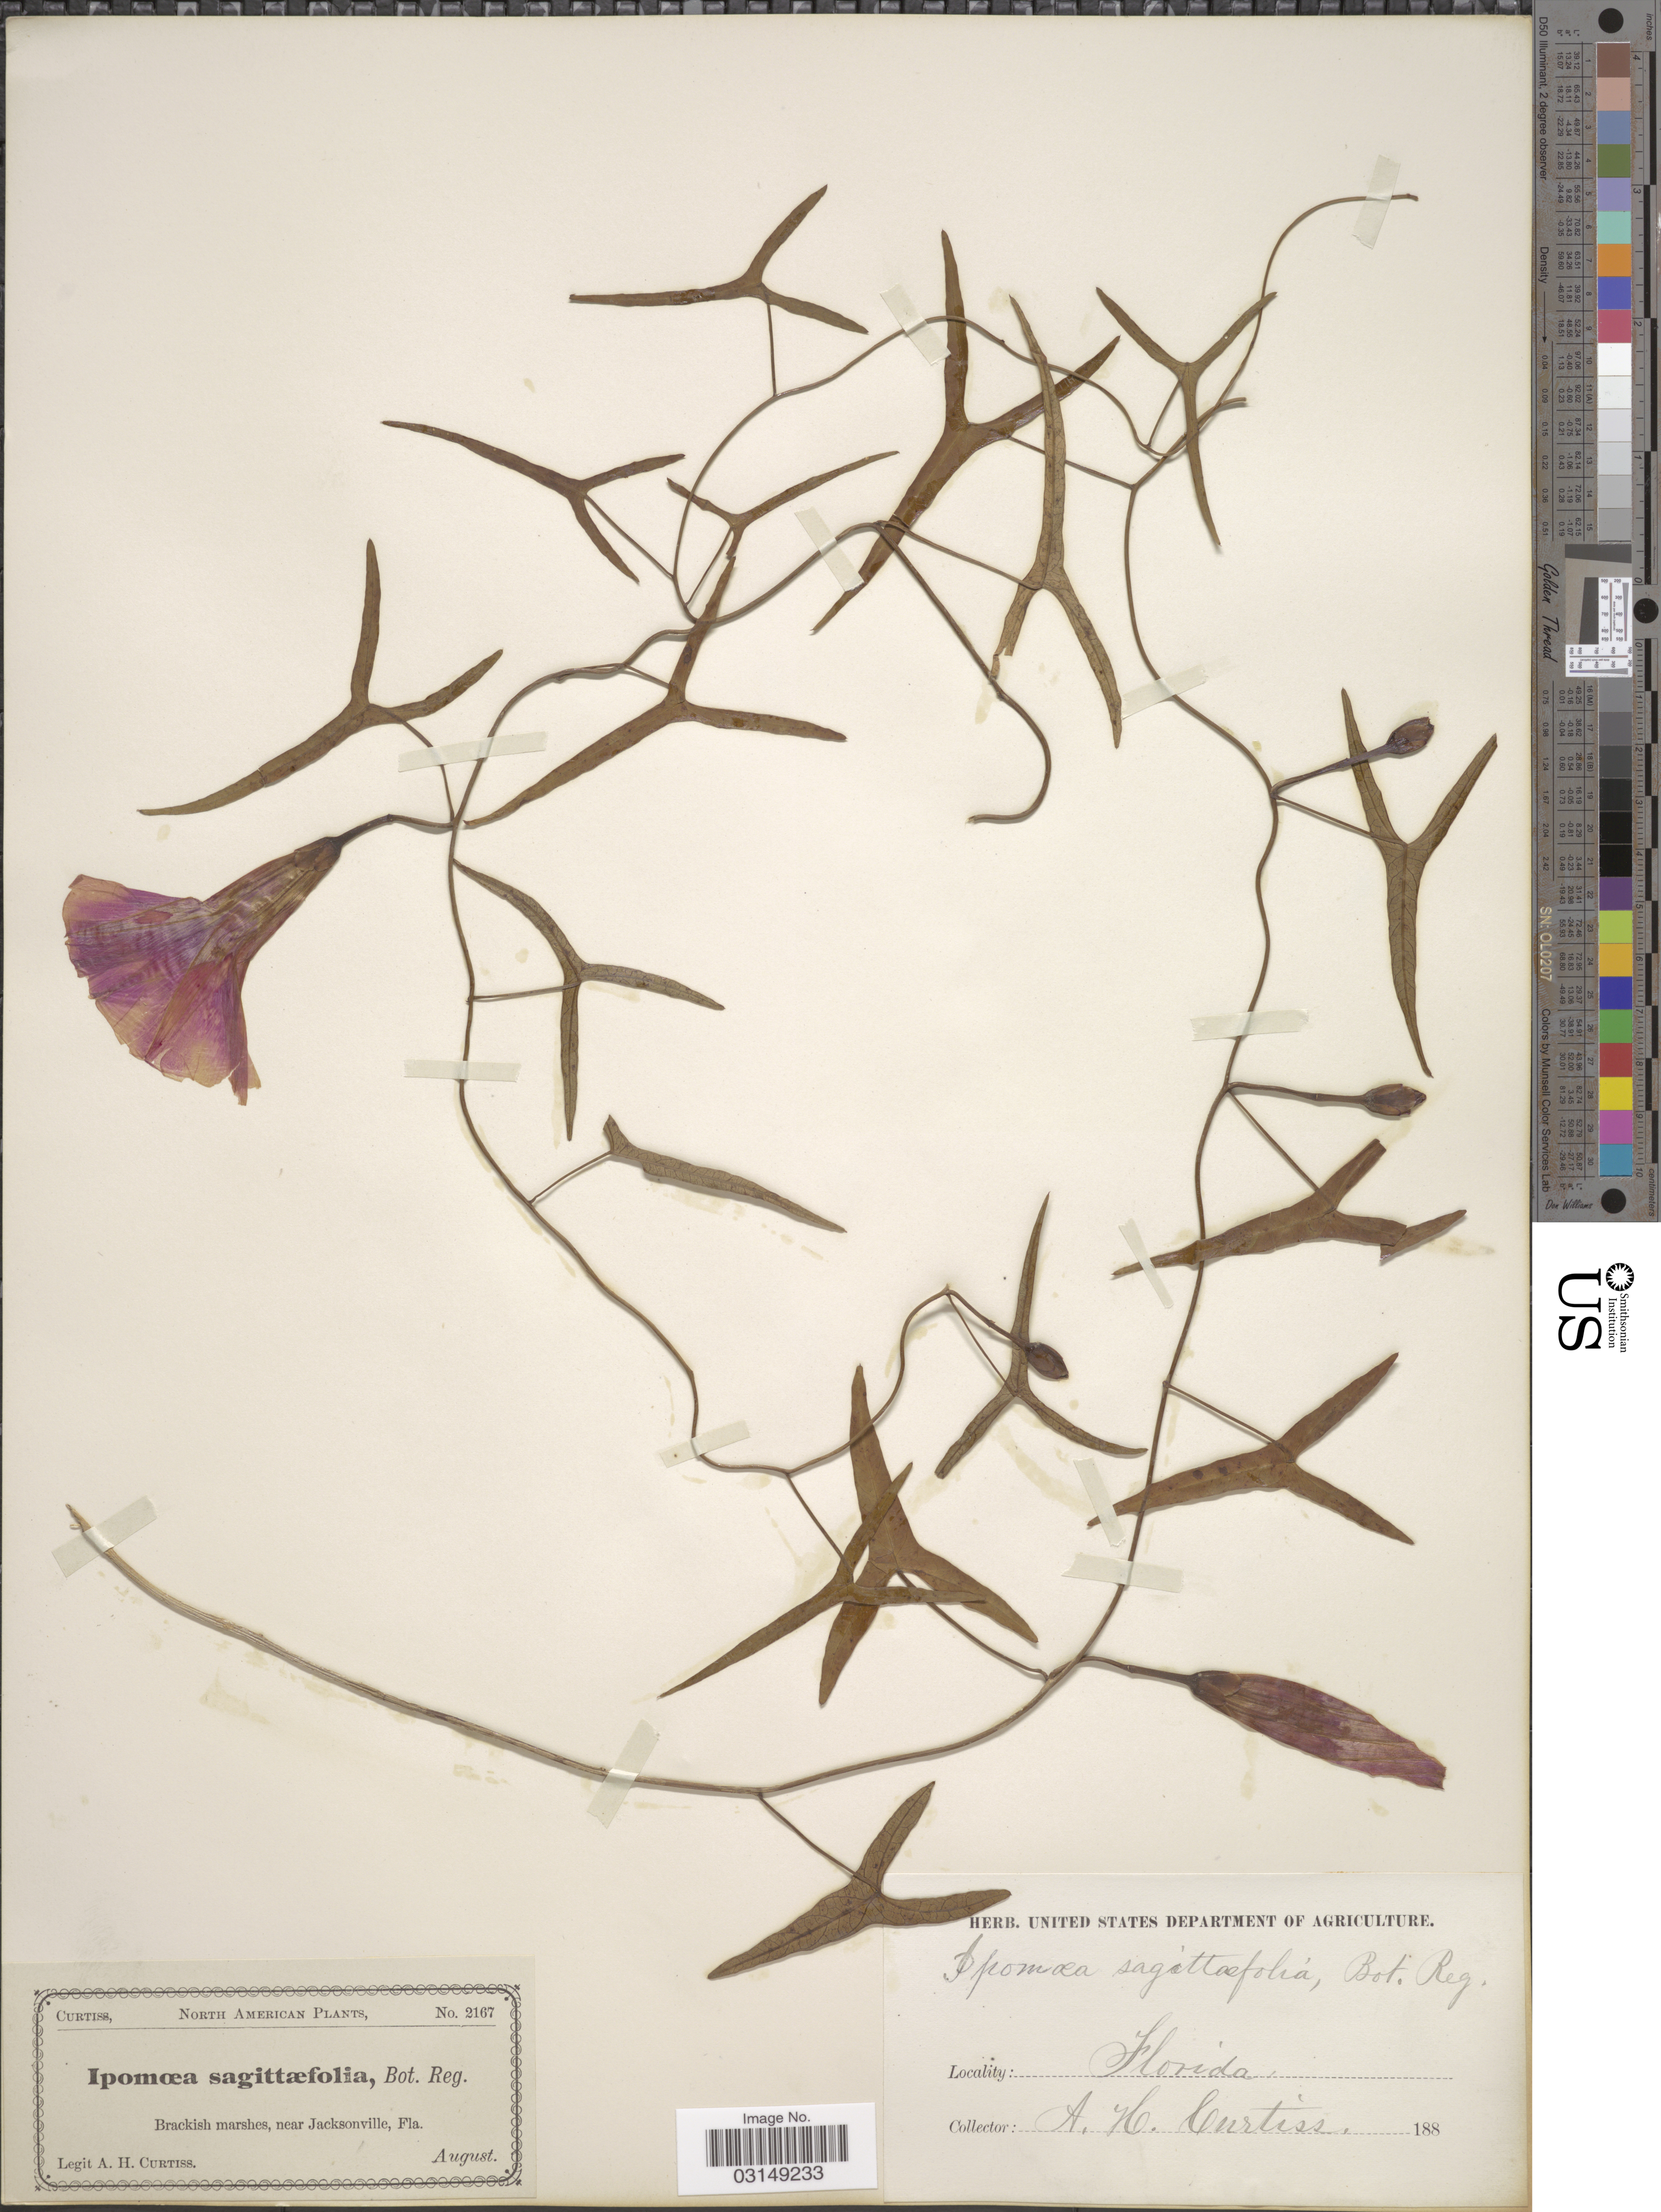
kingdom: Plantae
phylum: Tracheophyta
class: Magnoliopsida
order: Solanales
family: Convolvulaceae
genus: Ipomoea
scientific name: Ipomoea sagittata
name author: Poir.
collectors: A. H. Curtiss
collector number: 2167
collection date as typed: August 188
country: United States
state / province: Florida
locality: Near Jacksonville, Fla.